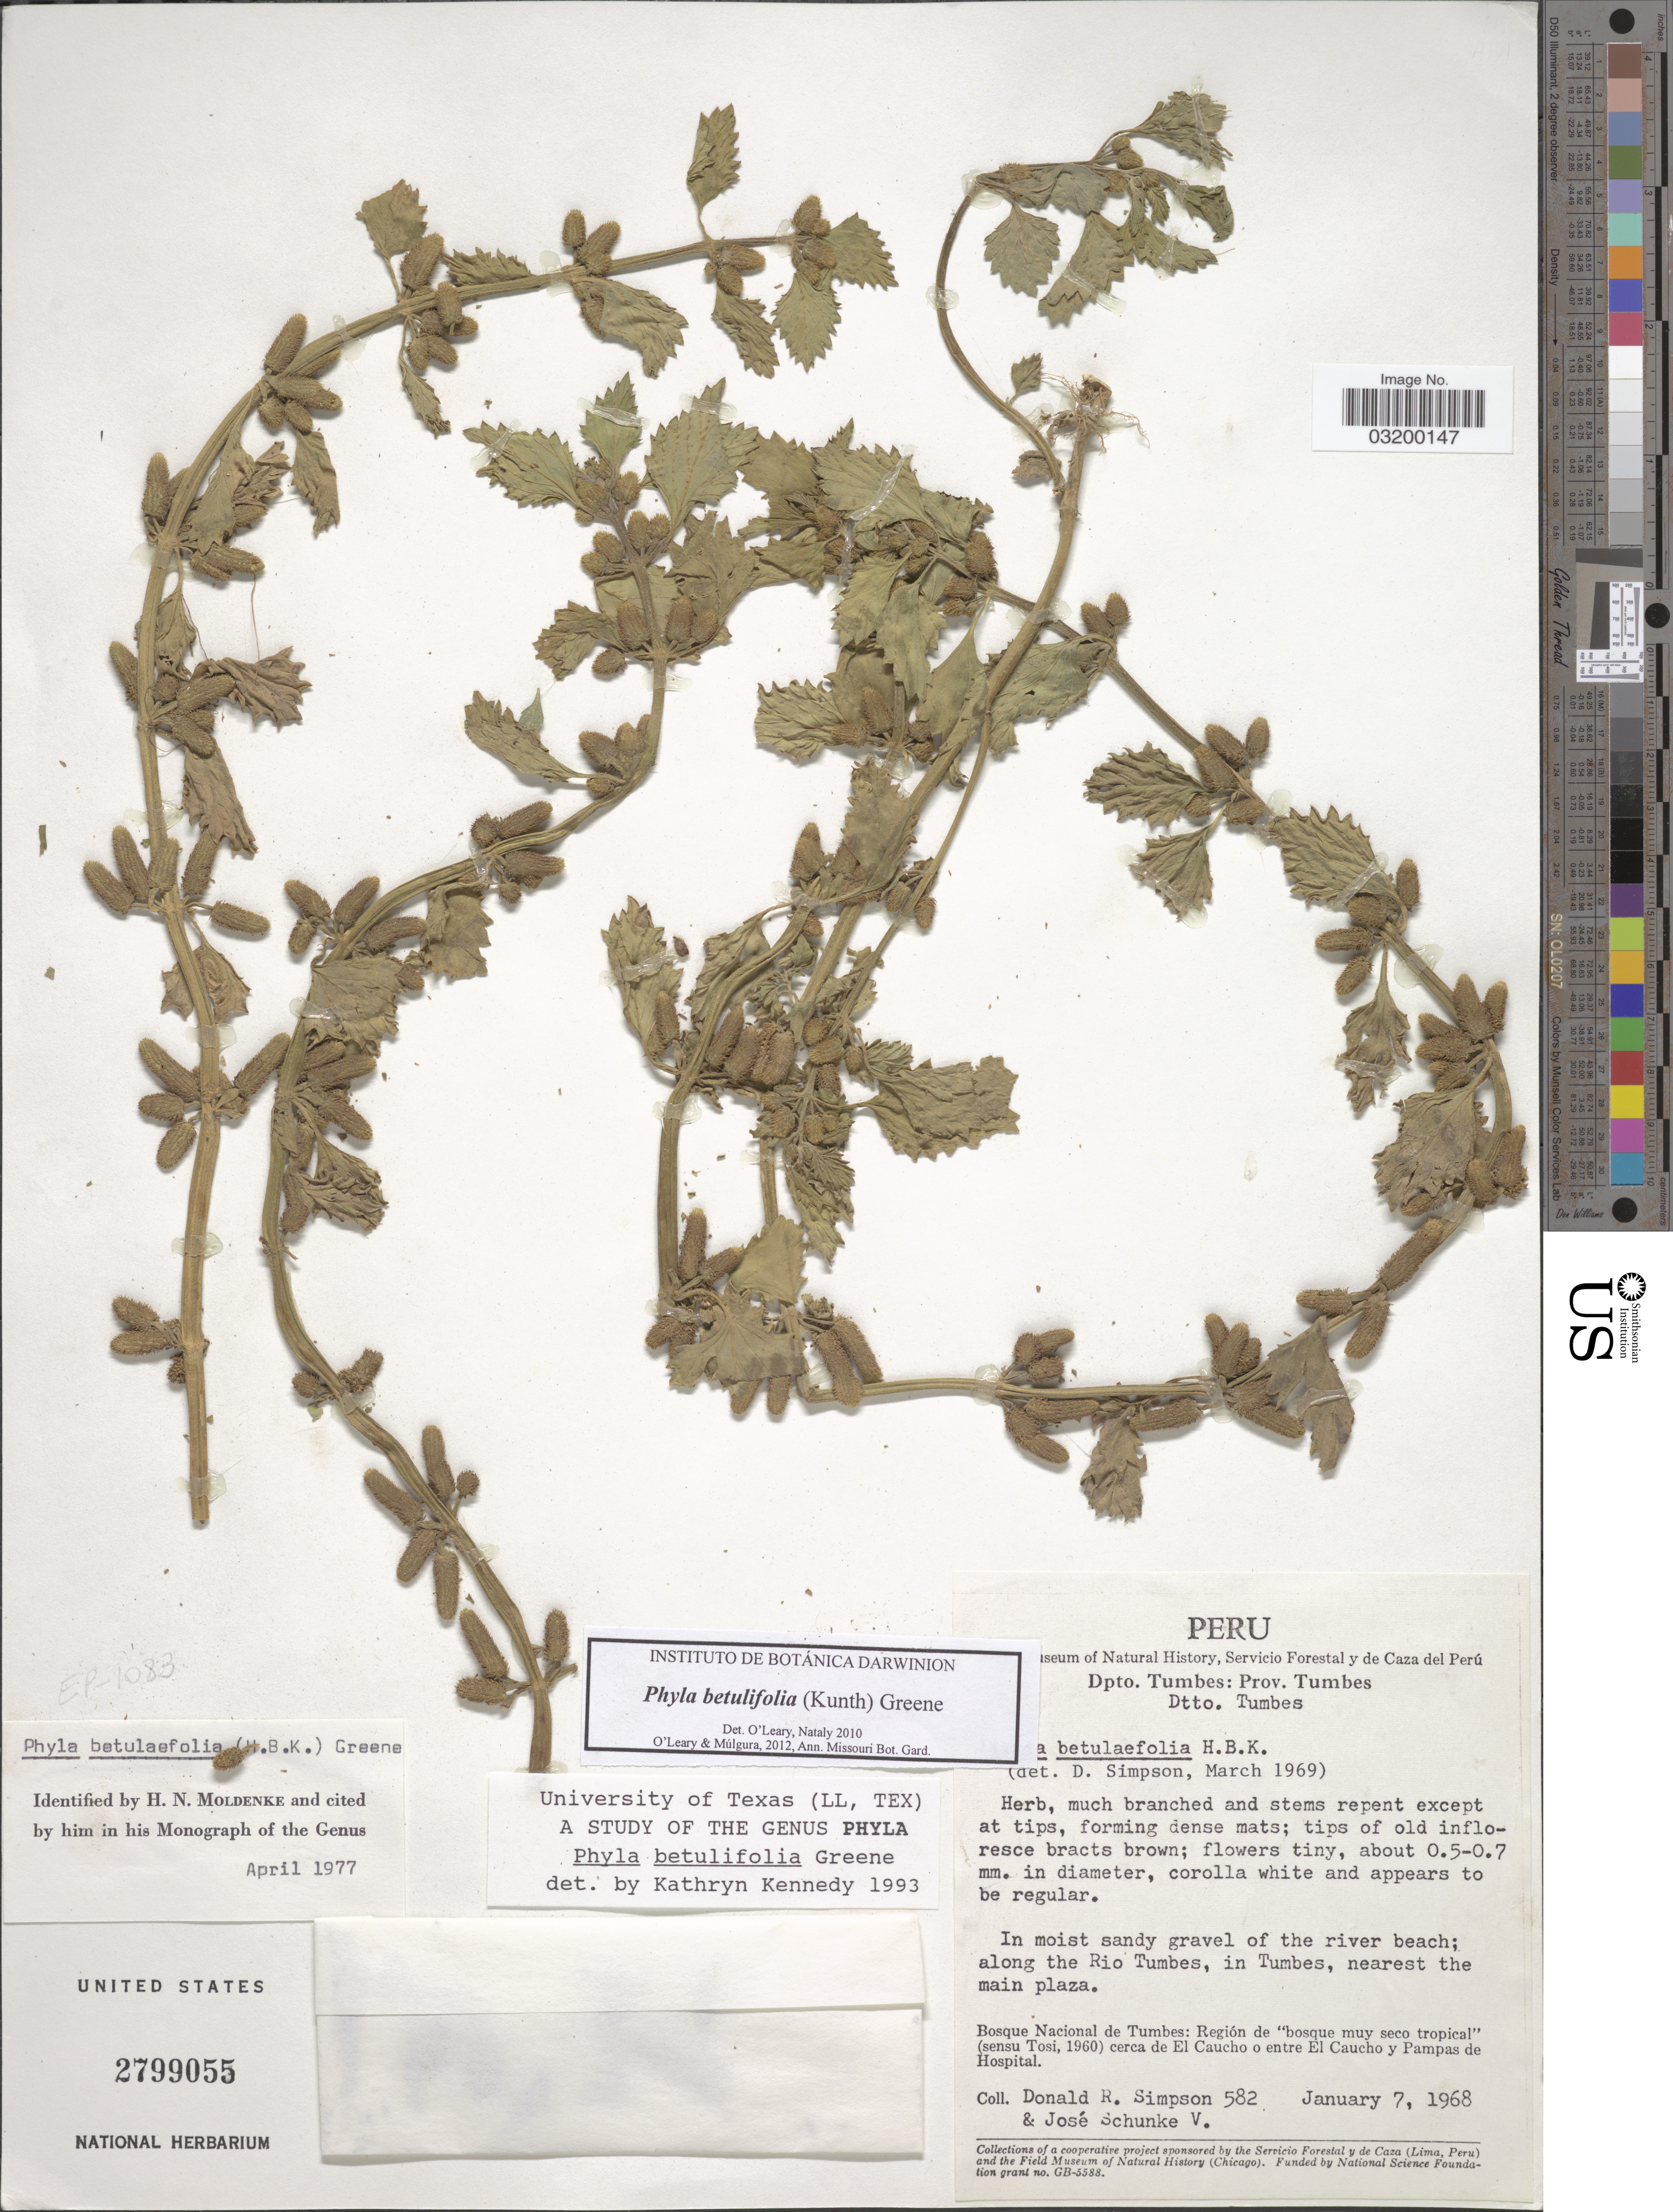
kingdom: Plantae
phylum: Tracheophyta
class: Magnoliopsida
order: Lamiales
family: Verbenaceae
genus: Phyla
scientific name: Phyla betulifolia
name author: (Kunth) Greene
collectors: D. R. Simpson & J. Schunke Vigo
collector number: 582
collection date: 1968-01-07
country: Peru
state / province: Tumbes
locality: Dpto.: Tumbes, Dtto. Tumbes. Along the Rio Tumbes, in Tumbes, nearest the main plaza. Bosque Nacional de Tumbes: Región de "bosque muy seco tropical" (sensu Tosi, 1960) cerca de El Caucho o entre El Caucho y Pampas de Hospital.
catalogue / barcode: US 2799055